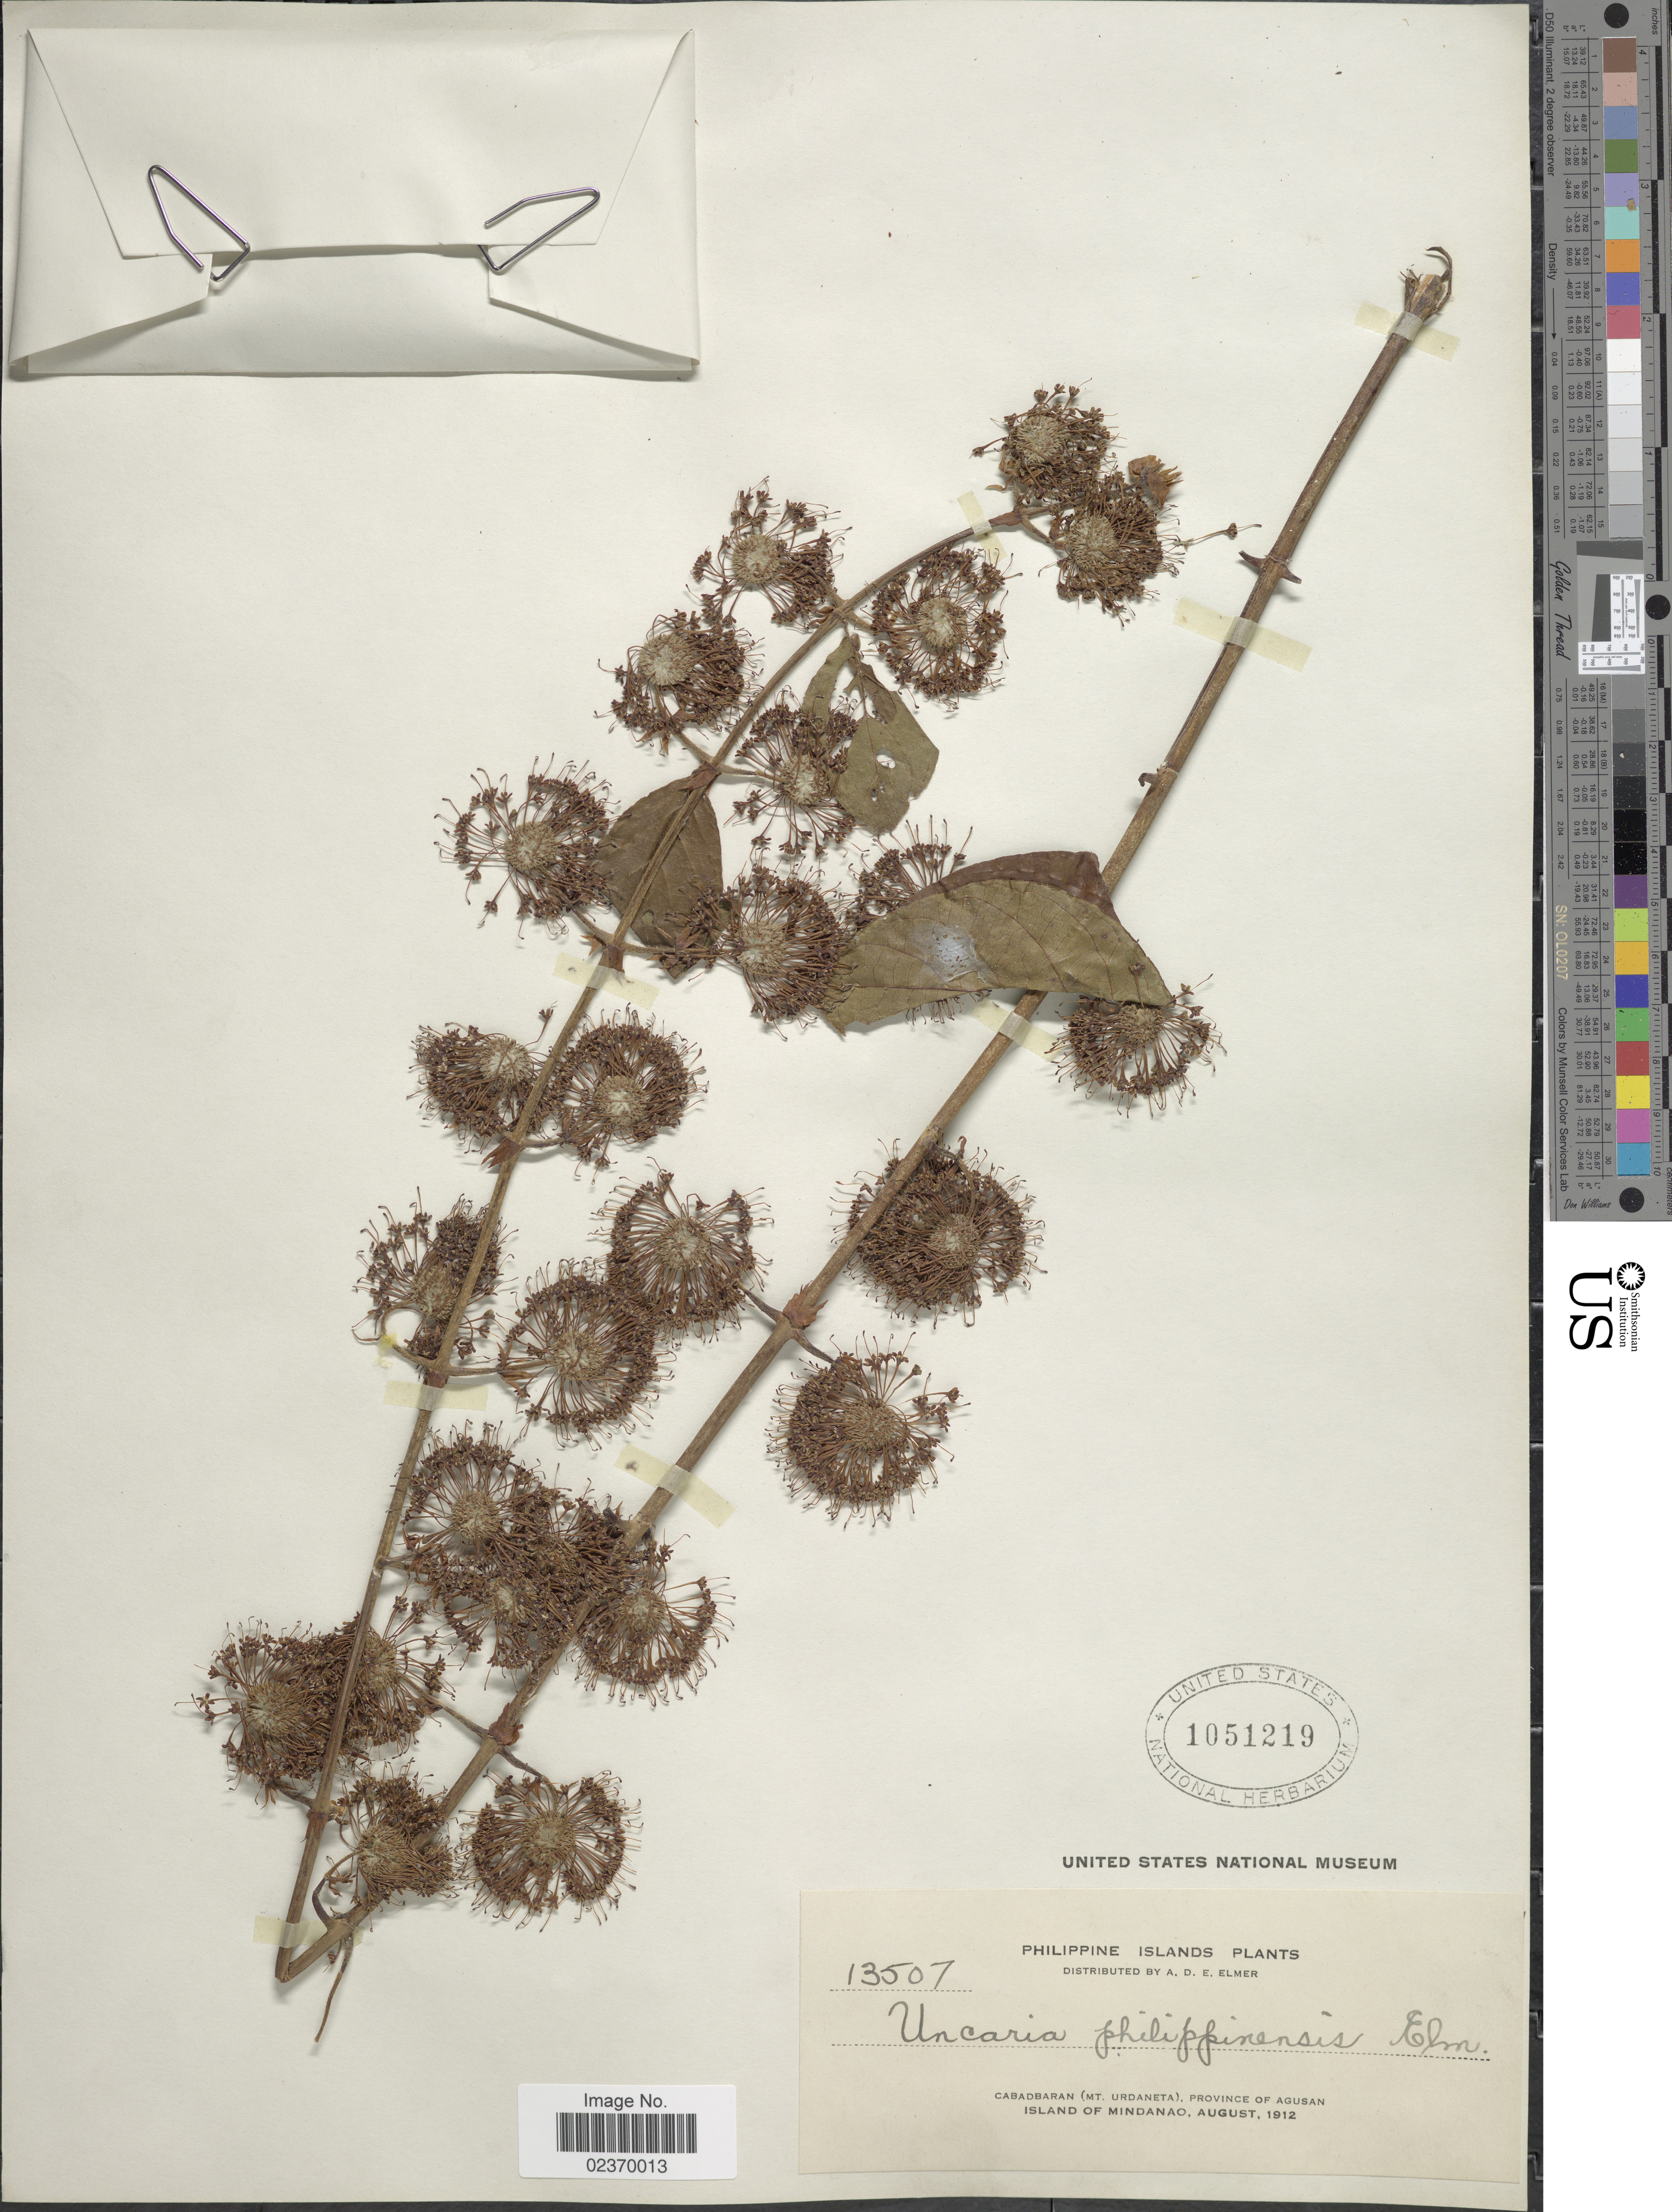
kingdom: Plantae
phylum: Tracheophyta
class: Magnoliopsida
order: Gentianales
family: Rubiaceae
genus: Uncaria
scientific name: Uncaria philippinensis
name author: Elmer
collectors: A. D. E. Elmer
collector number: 13507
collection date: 1912-08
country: Philippines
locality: Philippine Islands, Cabadbaran (Mt Urdaneta), Province of Agusan, Island of Mindanao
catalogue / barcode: US 1051219